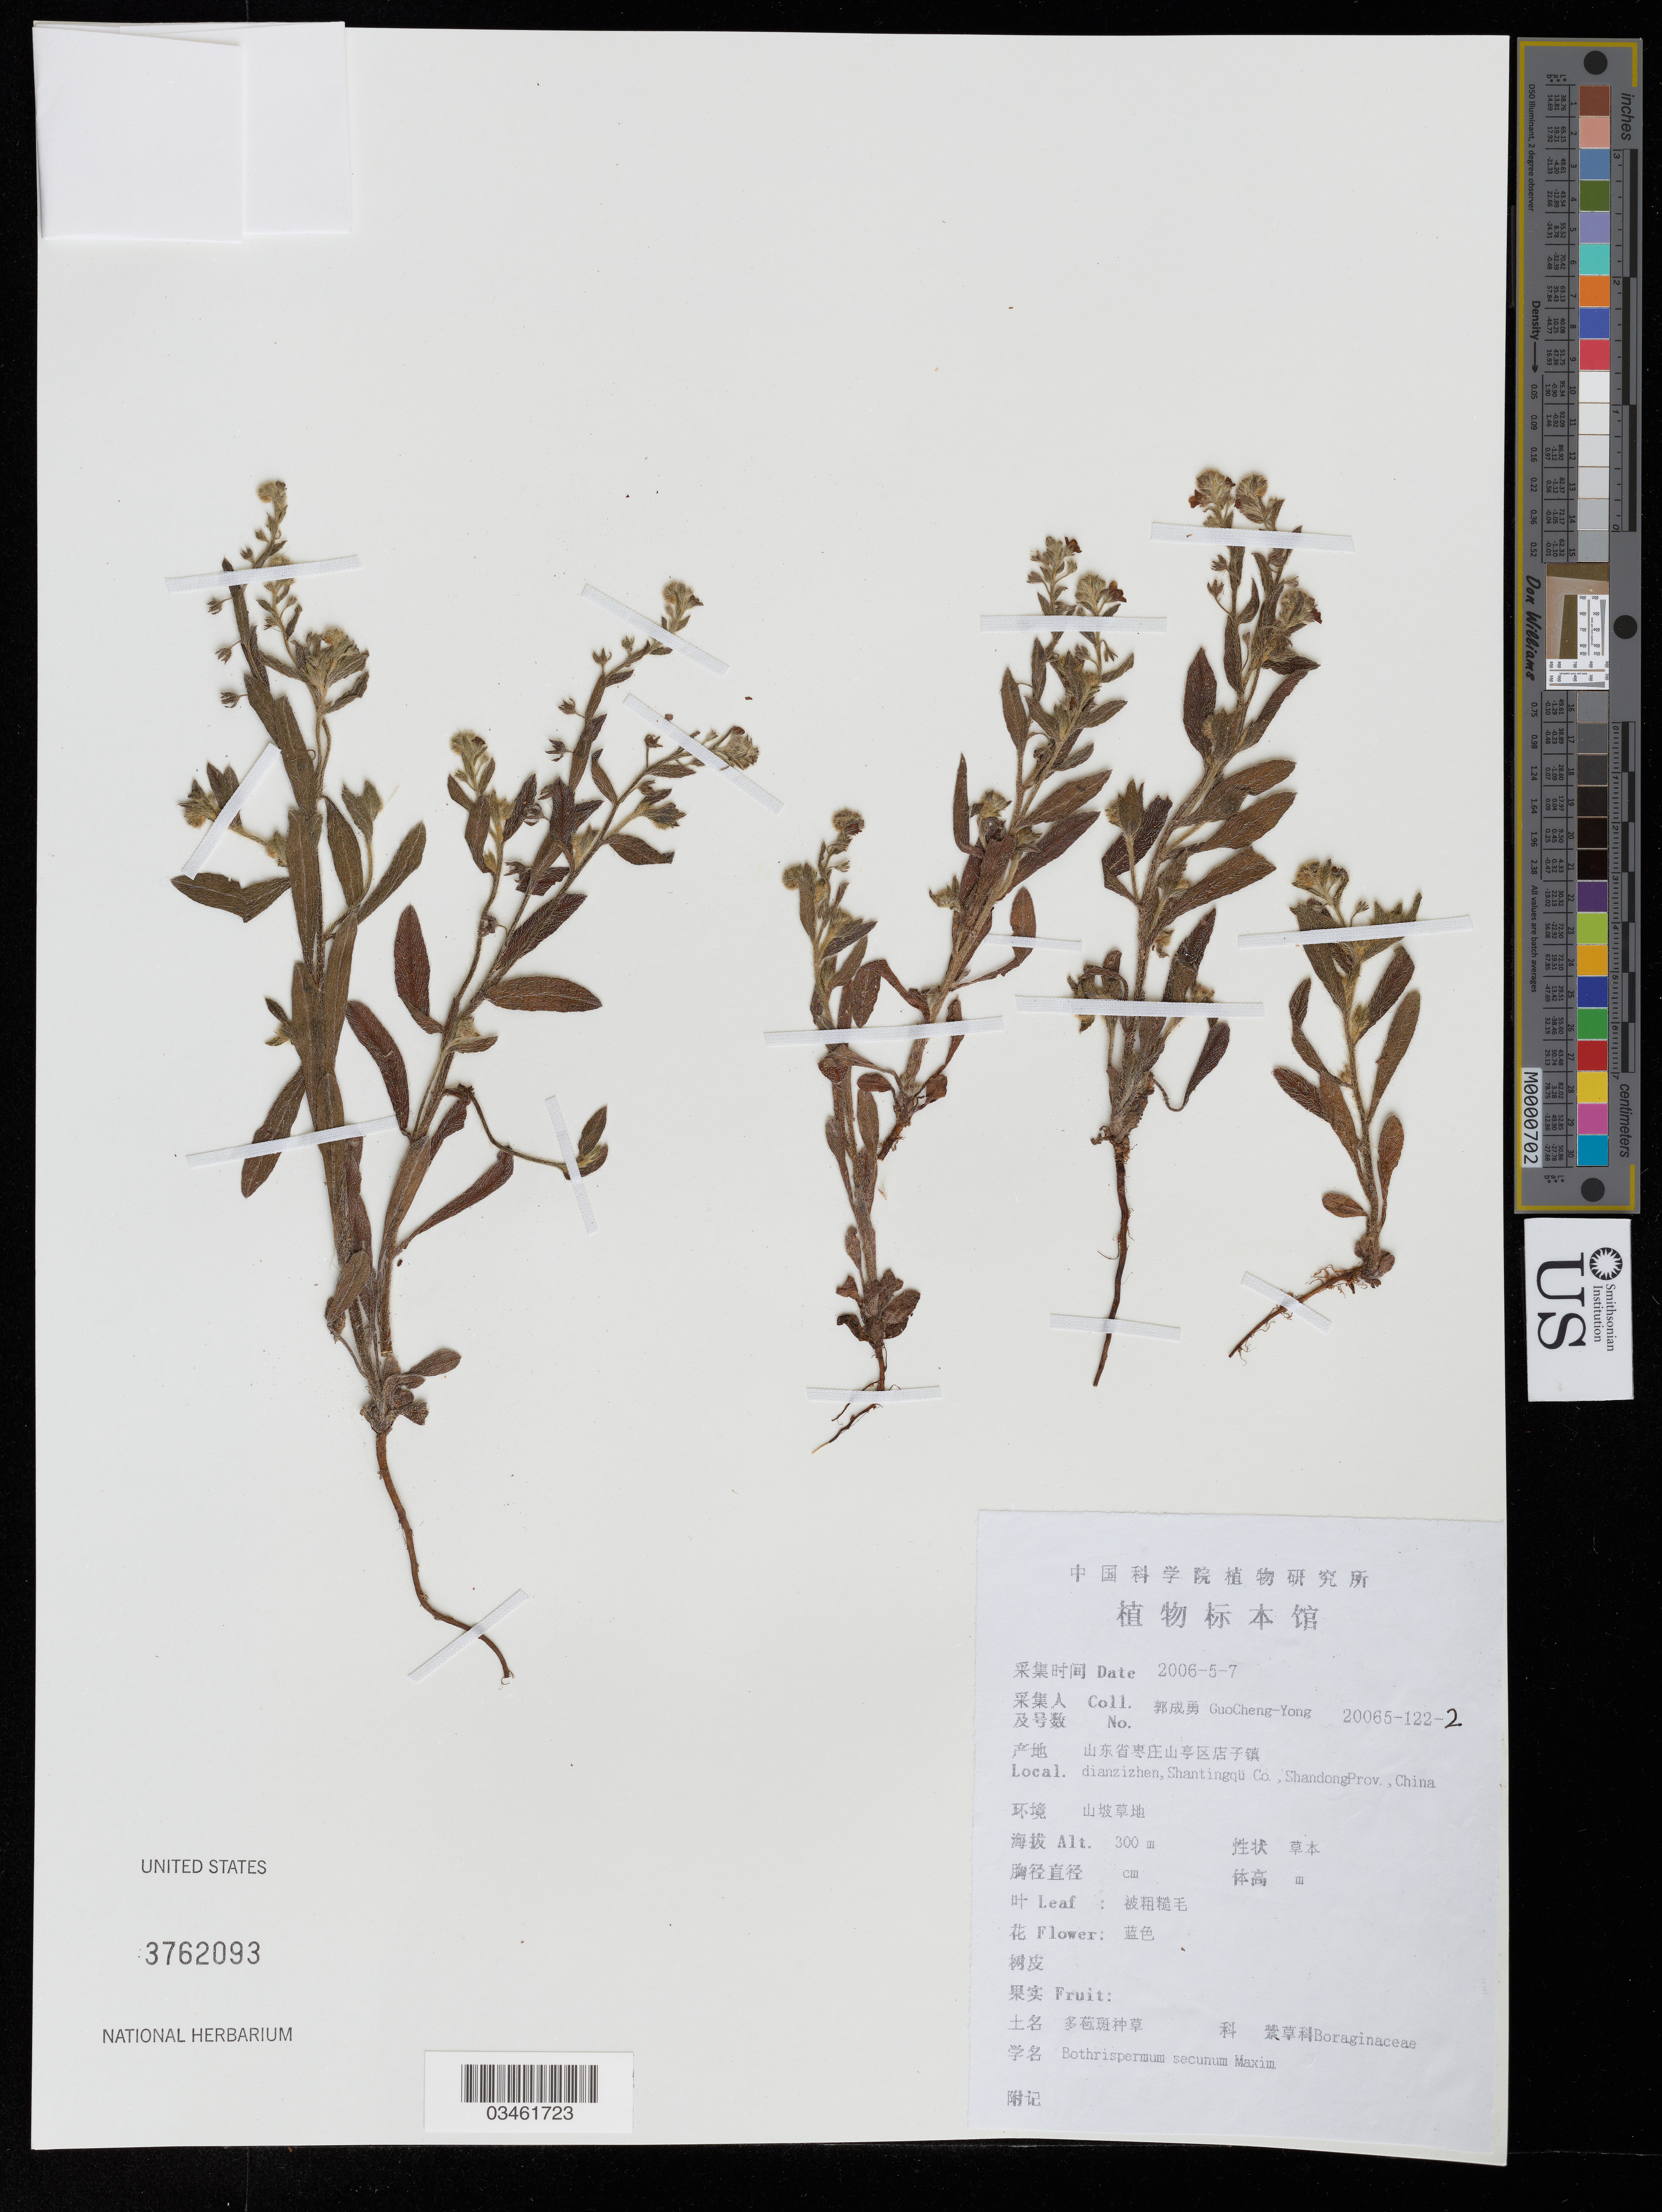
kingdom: Plantae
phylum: Tracheophyta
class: Magnoliopsida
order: Boraginales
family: Boraginaceae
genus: Bothriospermum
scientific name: Bothriospermum secundum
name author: Maxim.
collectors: Guo cheng-yong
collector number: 20065-122-2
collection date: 2006-05-07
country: China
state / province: Shandong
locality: Dianzizhen, Shantingqü Co.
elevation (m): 300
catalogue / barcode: US 3762093